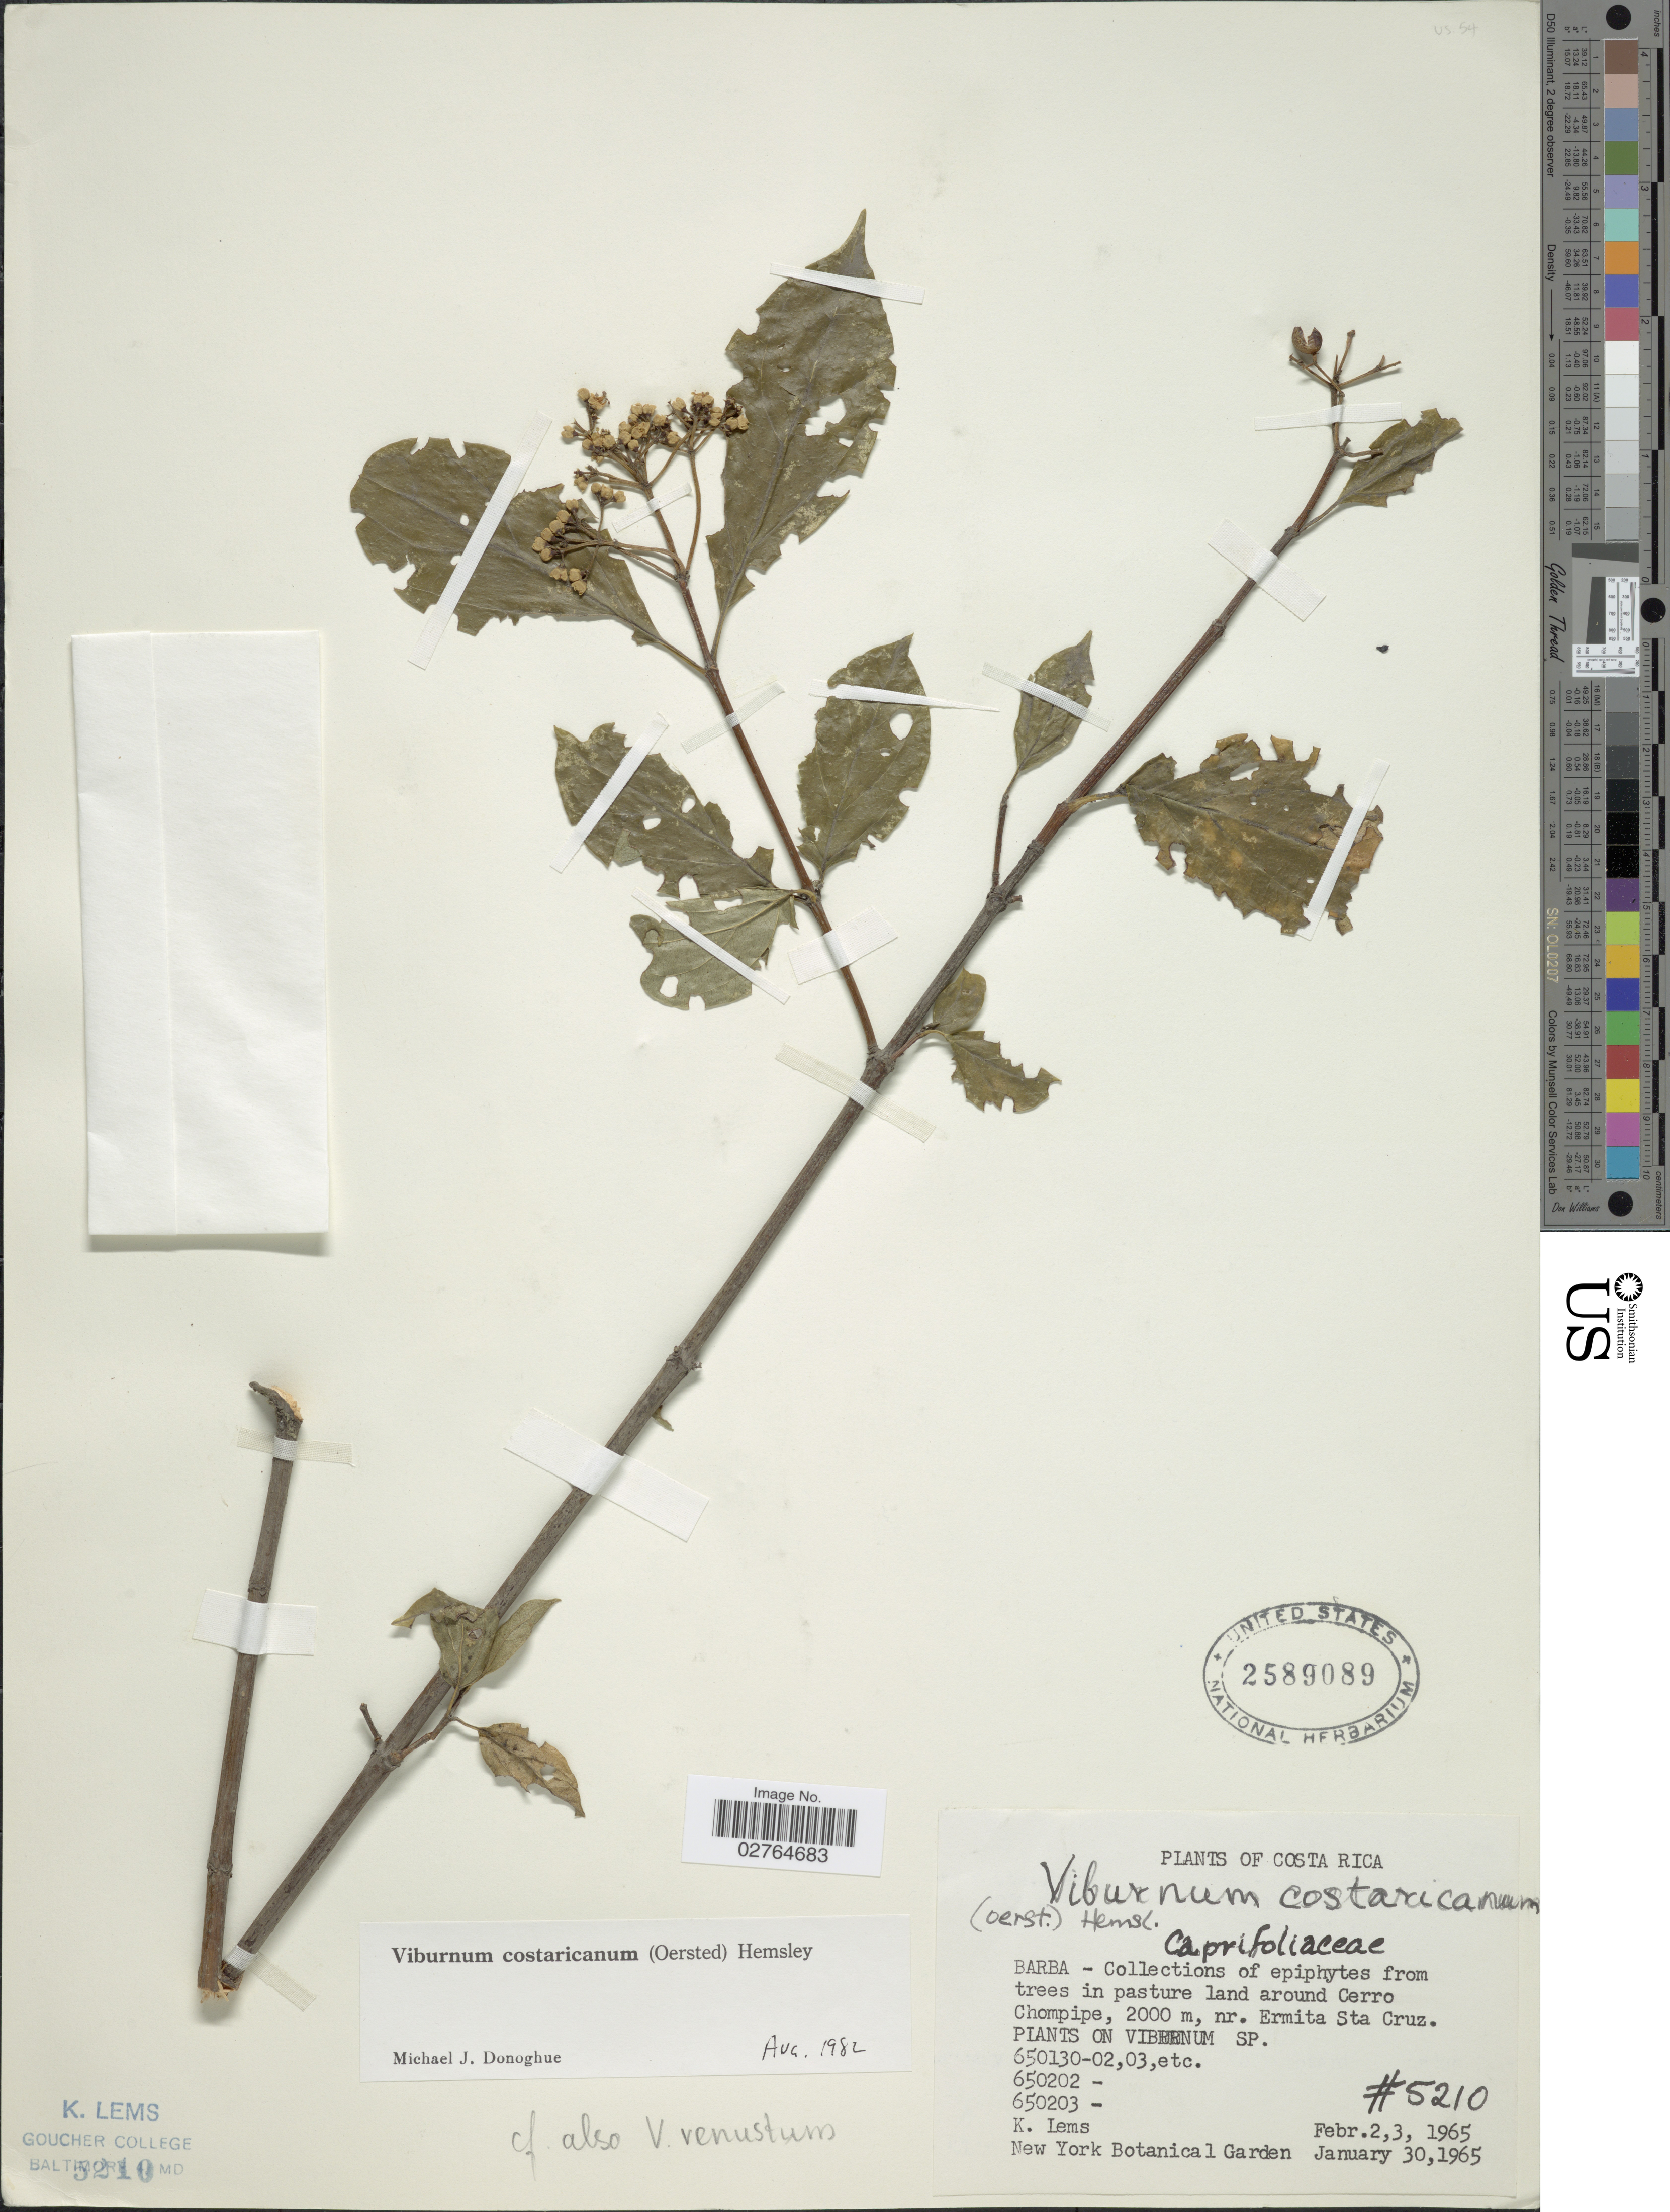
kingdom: Plantae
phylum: Tracheophyta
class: Magnoliopsida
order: Dipsacales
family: Viburnaceae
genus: Viburnum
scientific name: Viburnum costaricanum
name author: (Oerst.) Hemsl.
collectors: K. Lems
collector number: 5210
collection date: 1965-01-30/1965-02-03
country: Costa Rica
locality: Barba. Around Cerro Chompipe, nr. Ermita Sta Cruz.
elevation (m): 2000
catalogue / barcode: US 2589089